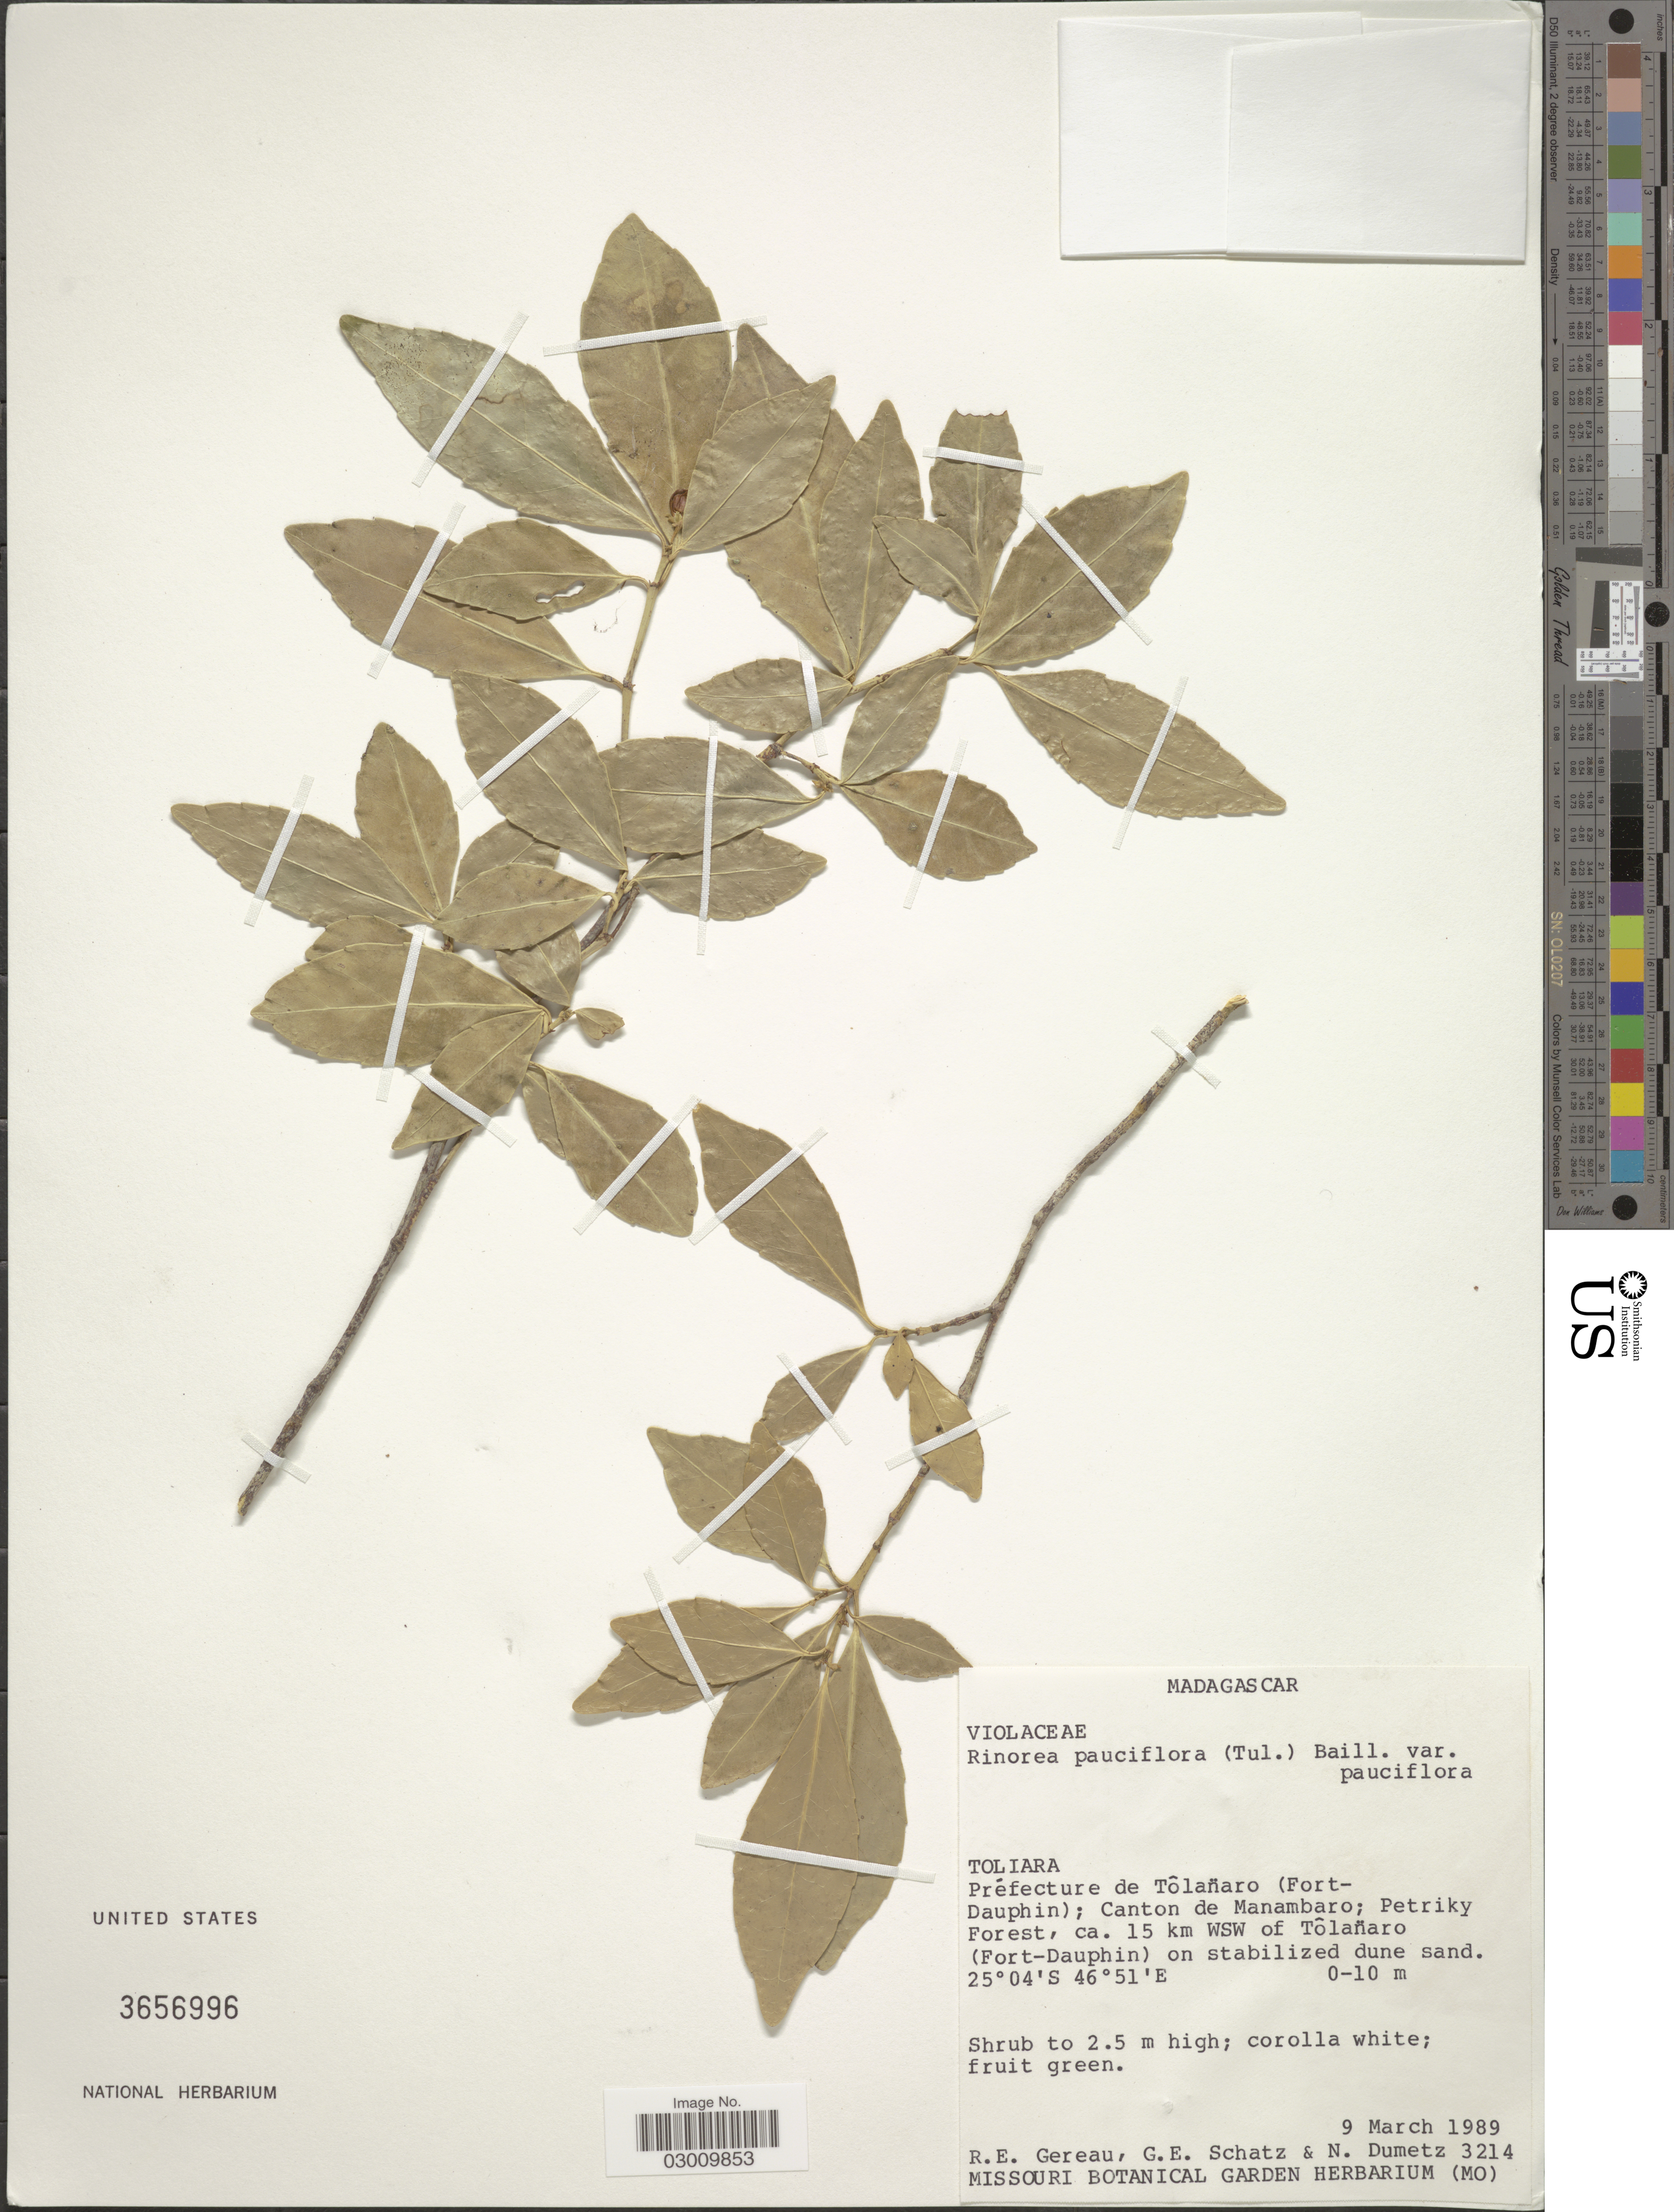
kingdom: Plantae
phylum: Tracheophyta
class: Magnoliopsida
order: Malpighiales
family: Violaceae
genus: Rinorea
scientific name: Rinorea pauciflora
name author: (Thouars) Baill.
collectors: R. Gereau, G. Schatz & N. Dumetz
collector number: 3214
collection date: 1989-03-09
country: Madagascar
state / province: Anosy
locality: Préfecture de Tôlanaro (Fort-Dauphin); Canton de Manambaro; Petriky Forest, ca. 15 km WSW of Tôlanaro (Fort-Dauhpin).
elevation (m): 0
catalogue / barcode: US 3656996